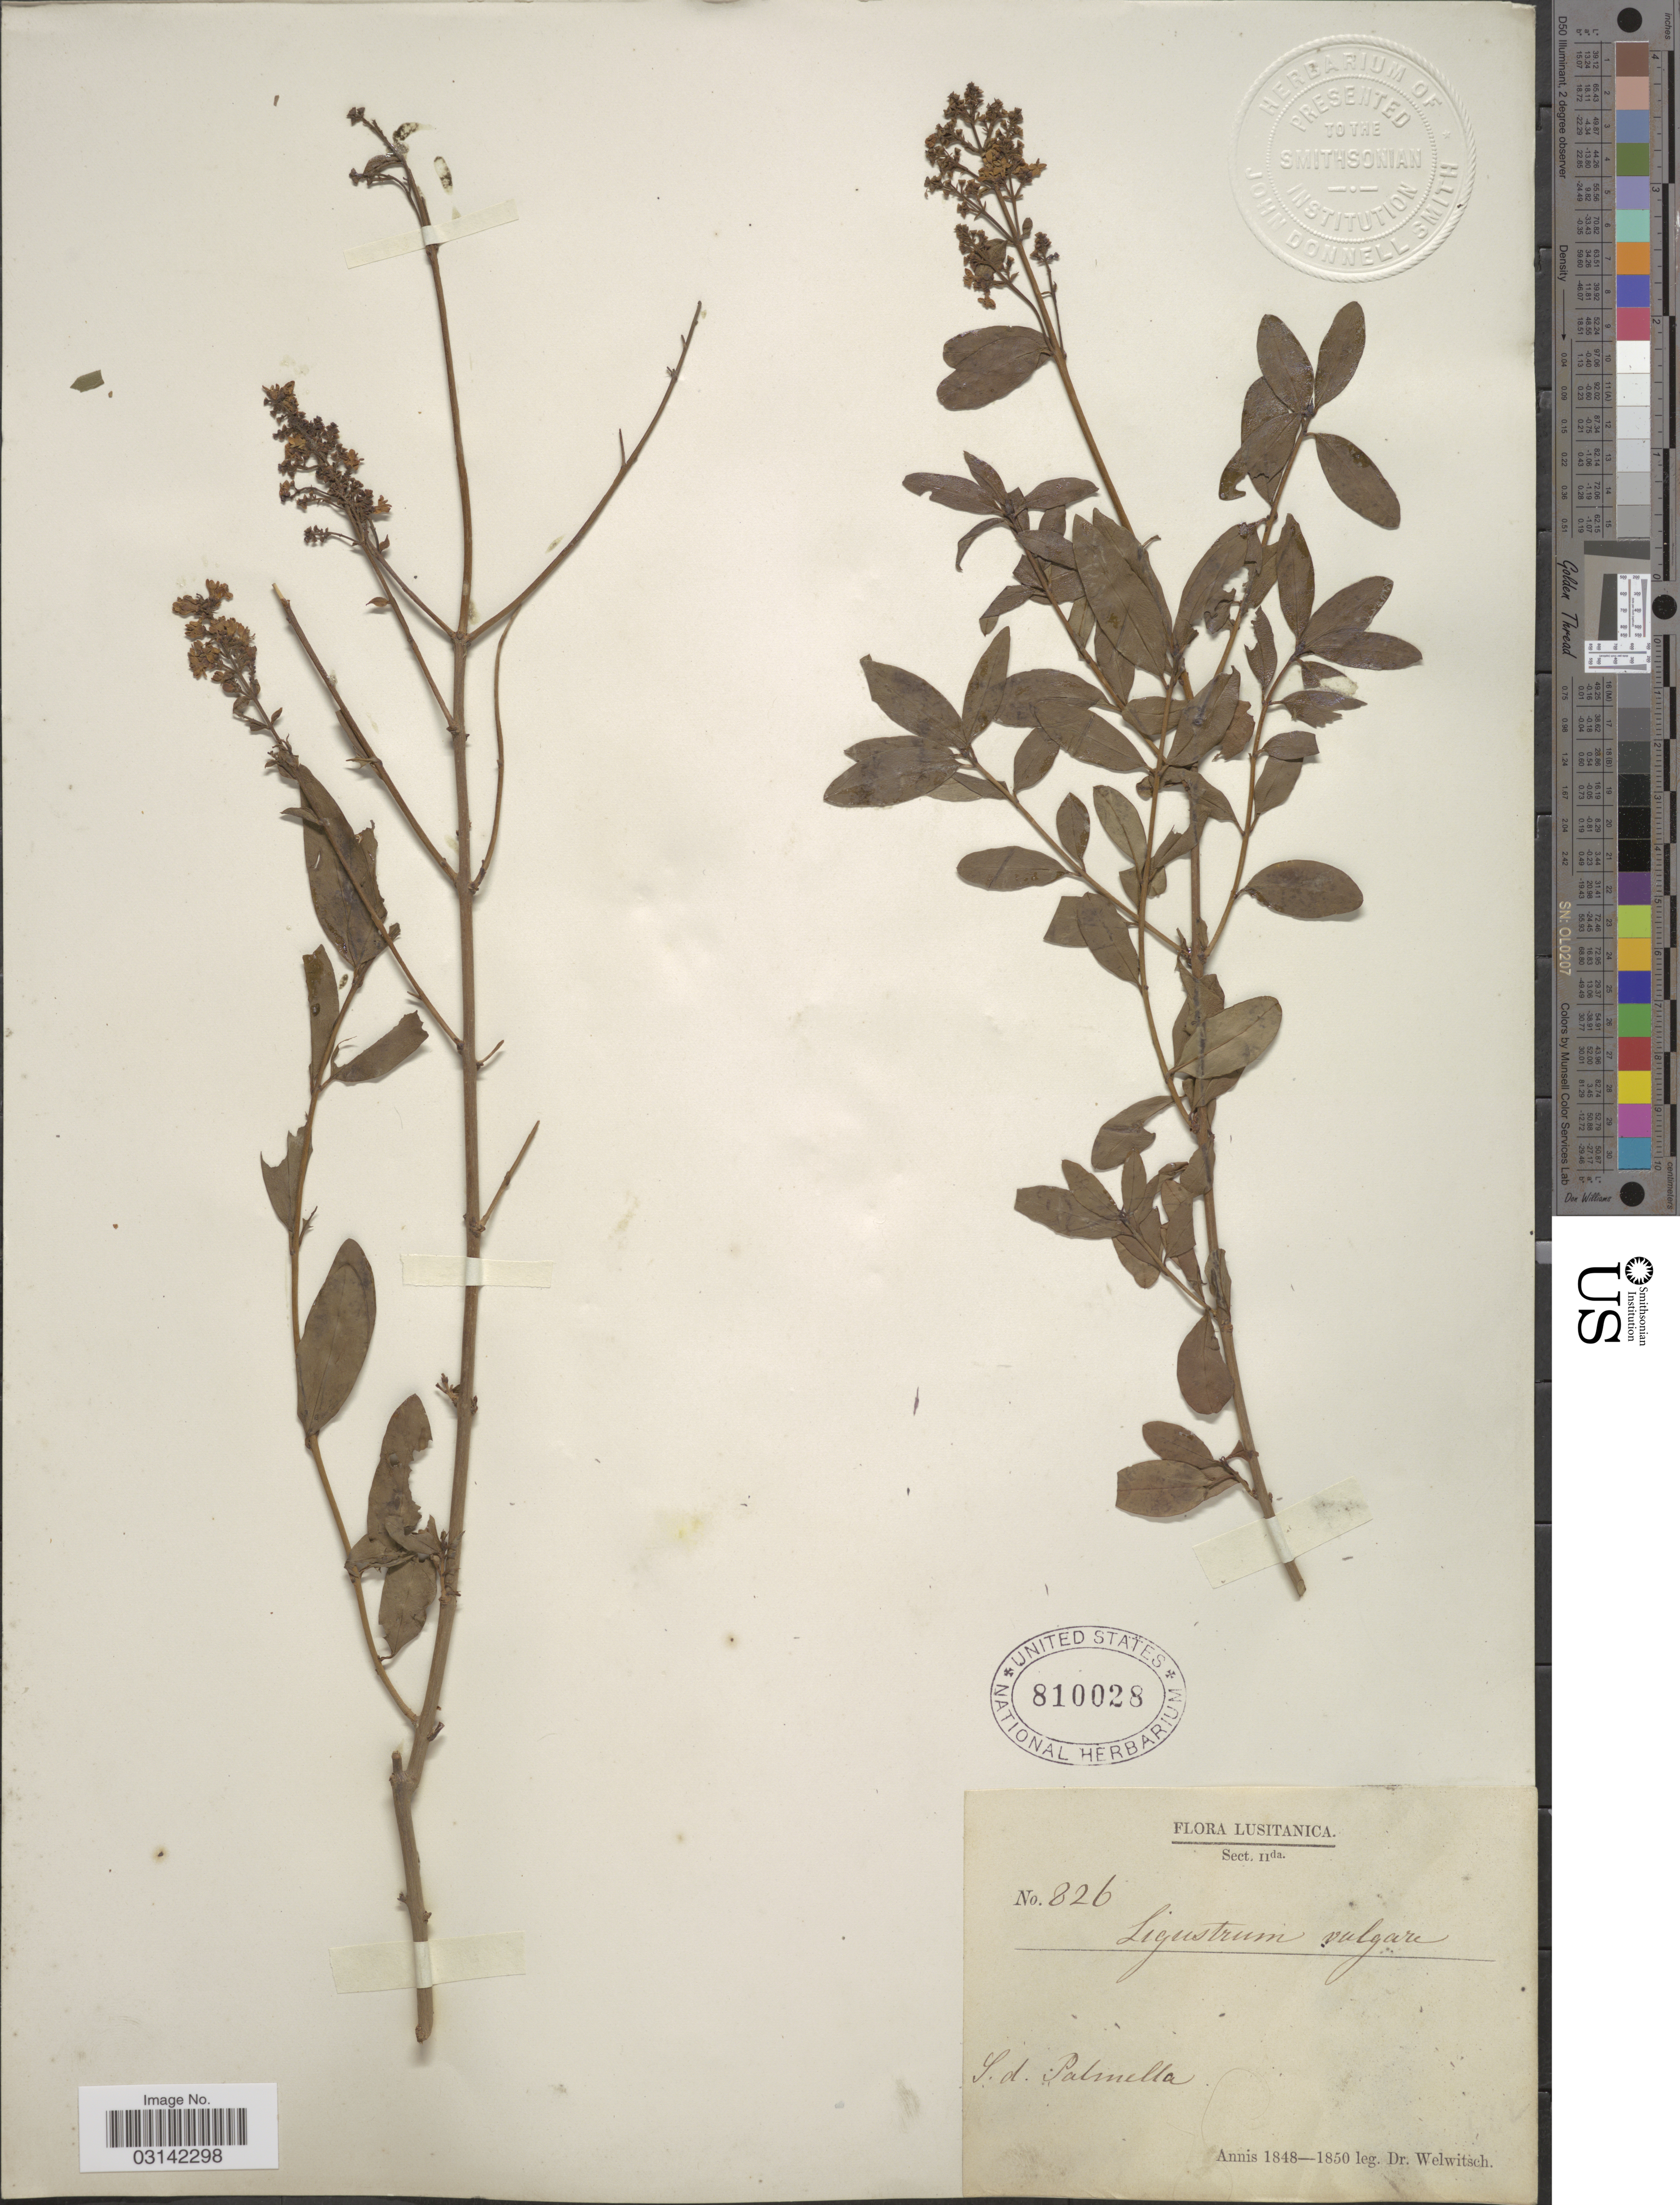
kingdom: Plantae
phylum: Tracheophyta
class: Magnoliopsida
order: Lamiales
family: Oleaceae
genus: Ligustrum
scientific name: Ligustrum vulgare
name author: L.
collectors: -. Welwitsch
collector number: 826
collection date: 1848/1850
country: Portugal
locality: Lusitanica. S. d. Palmella.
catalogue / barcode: US 810028